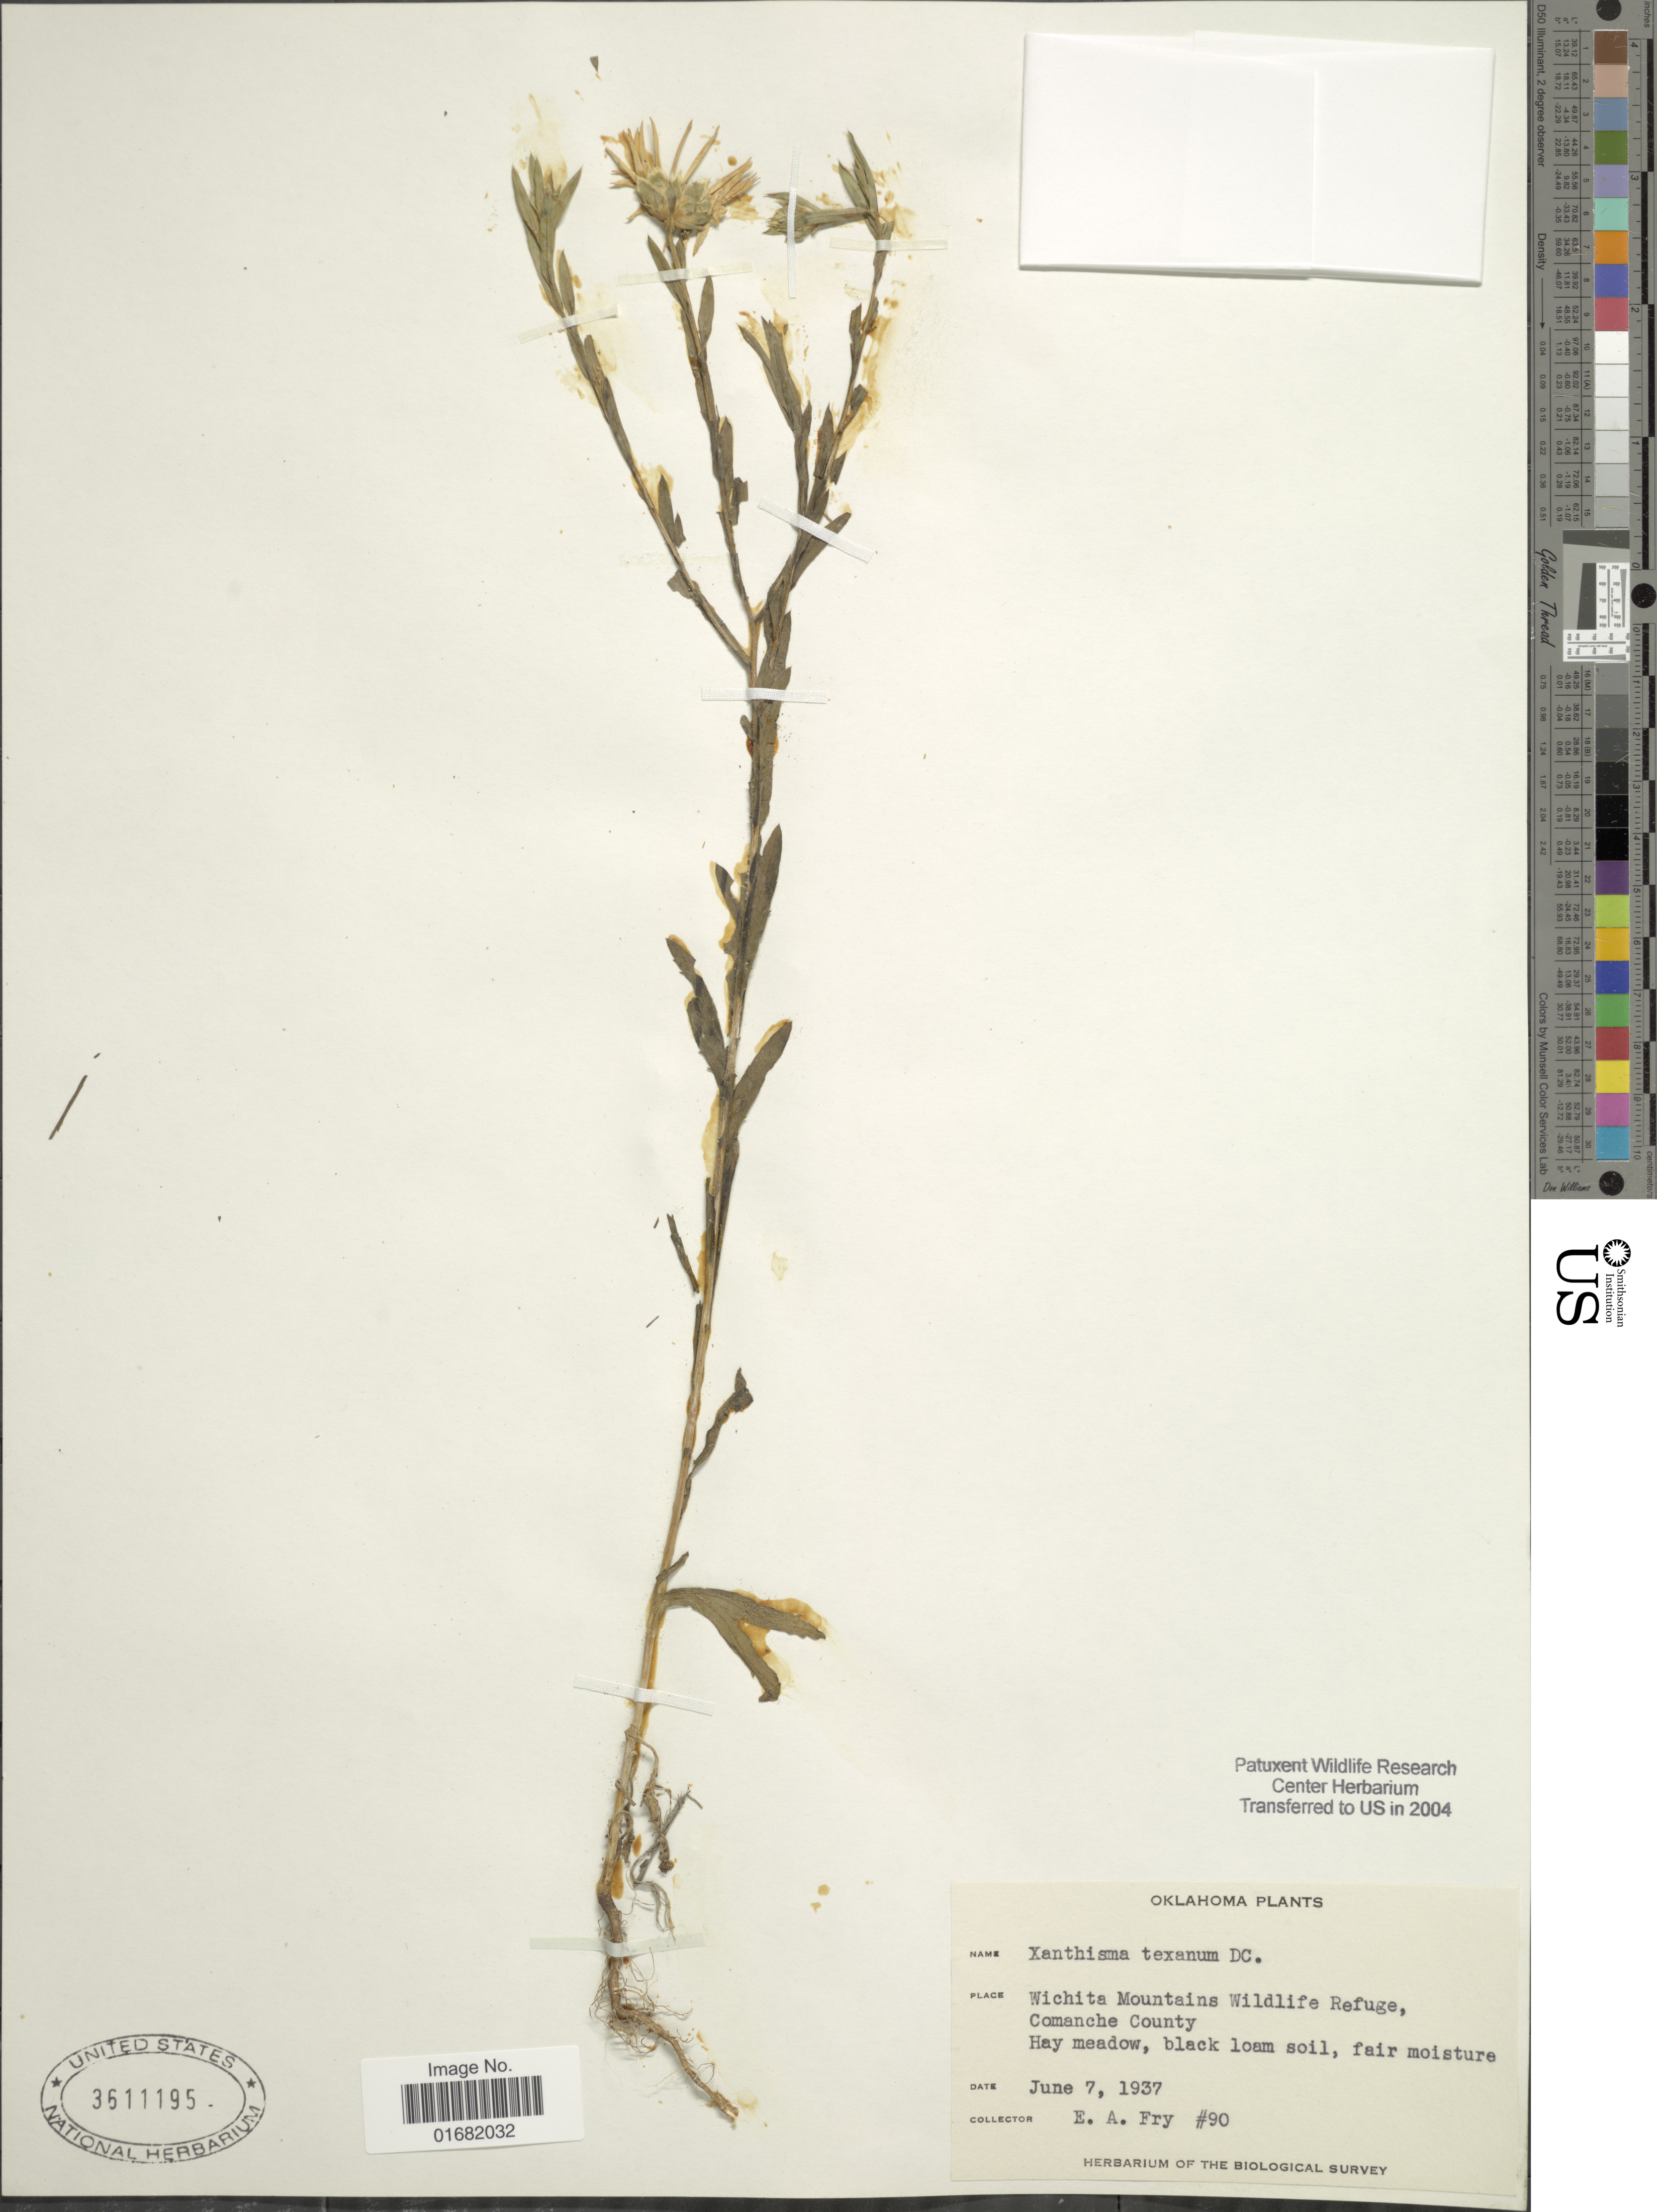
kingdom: Plantae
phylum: Tracheophyta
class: Magnoliopsida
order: Asterales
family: Asteraceae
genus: Xanthisma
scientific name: Xanthisma texanum subsp. drummondii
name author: (Torr. & A. Gray) Semple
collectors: E. Fry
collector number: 90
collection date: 1937-06-07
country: United States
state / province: Oklahoma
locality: Wichita Mountains Wildlife Refuge, Comanche County. Hay meadow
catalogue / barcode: US 3611195